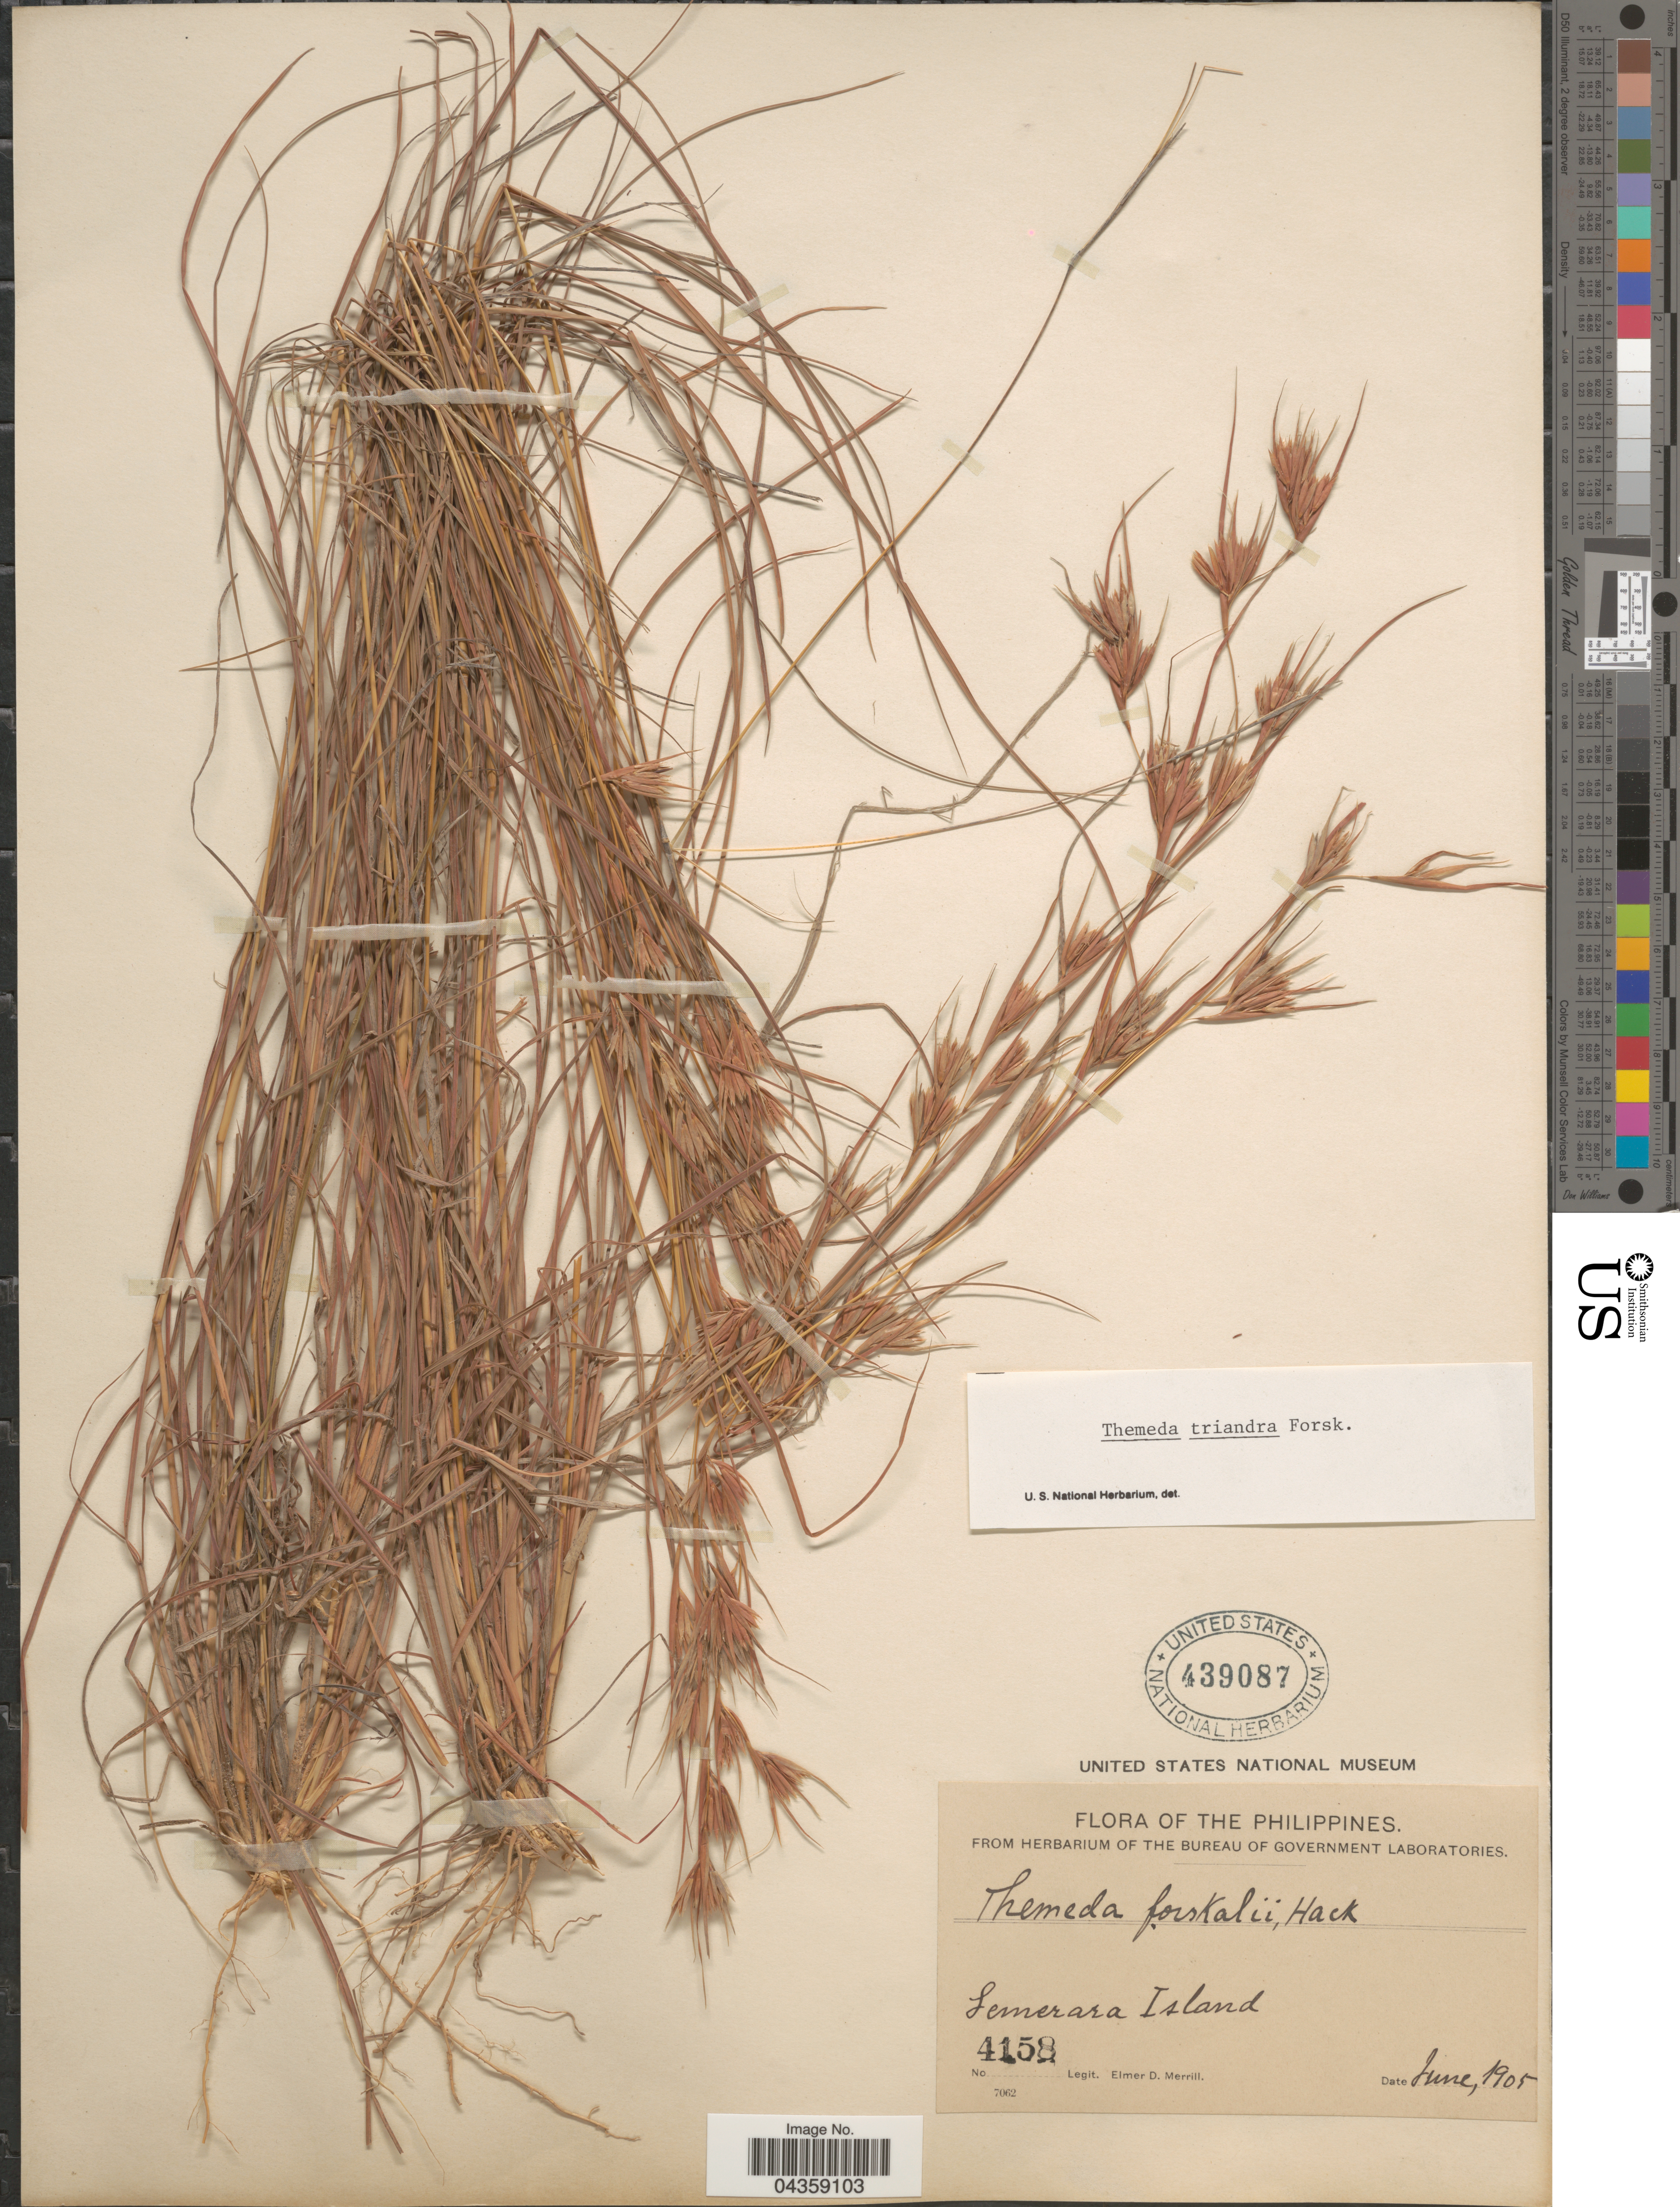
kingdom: Plantae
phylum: Tracheophyta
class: Liliopsida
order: Poales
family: Poaceae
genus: Themeda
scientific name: Themeda triandra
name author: Forssk.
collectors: E. D. Merrill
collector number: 4158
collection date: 1905-06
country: Philippines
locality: Semerara Island.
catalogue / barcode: US 439087